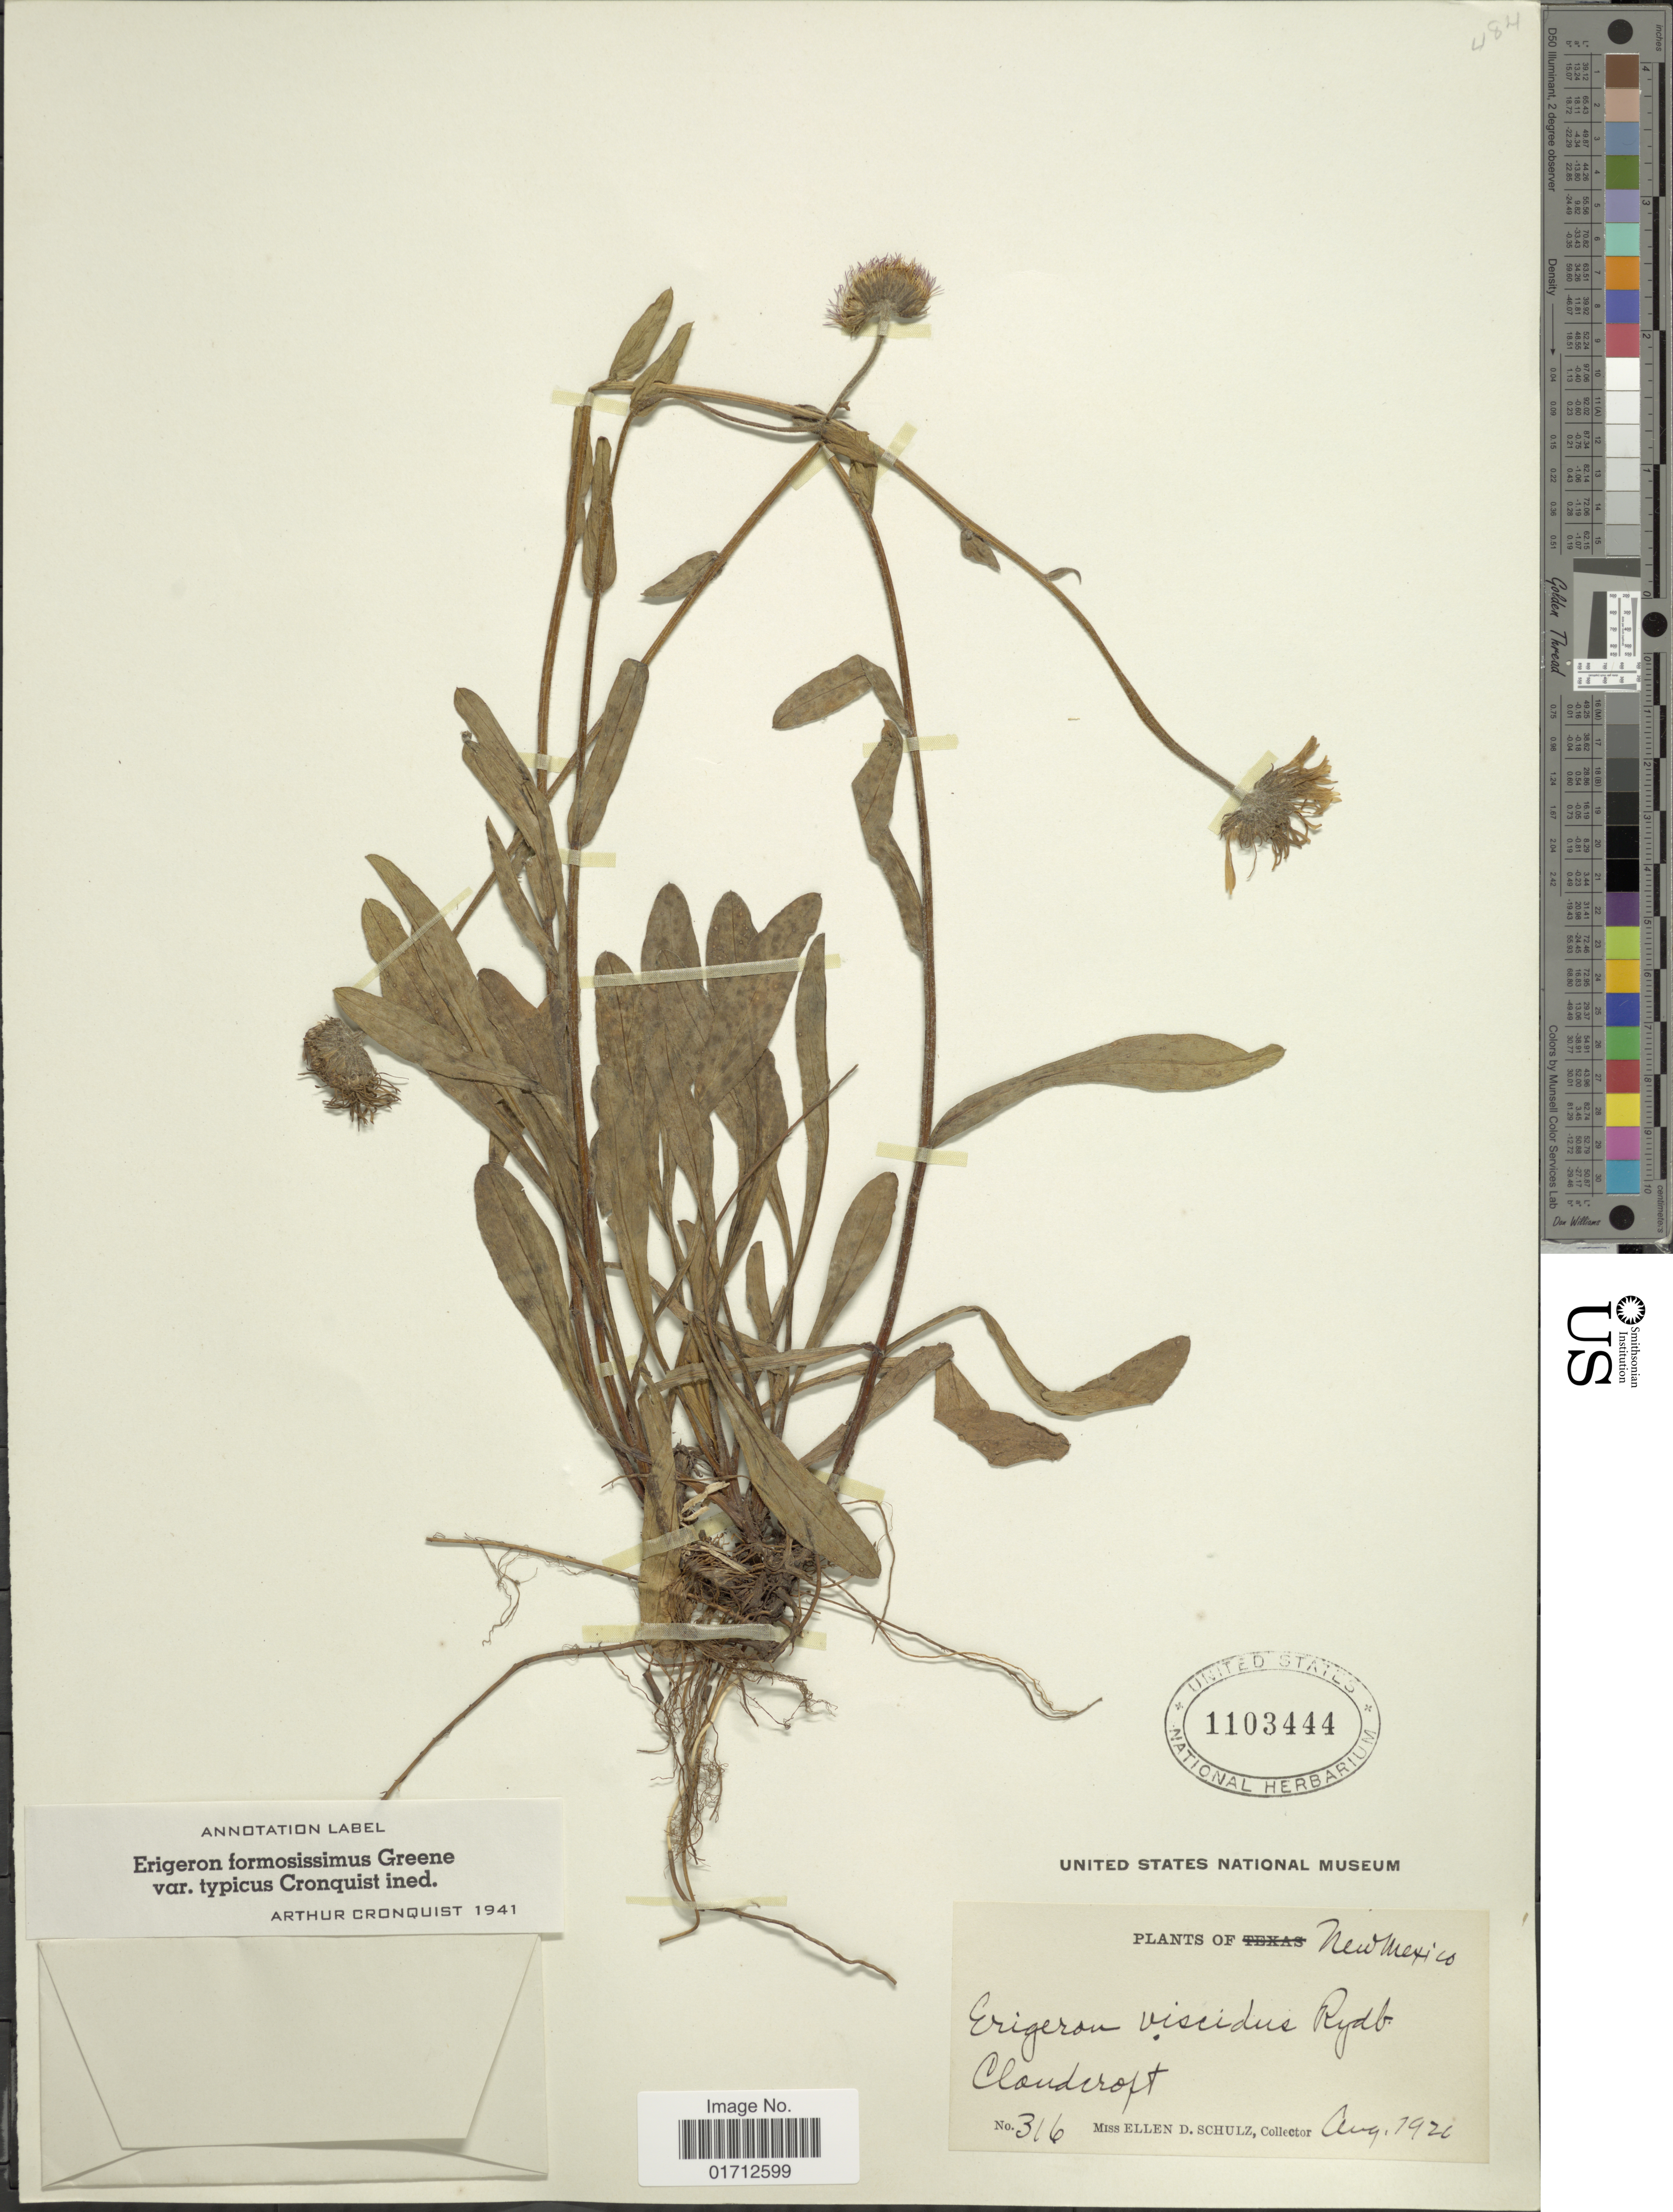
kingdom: Plantae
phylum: Tracheophyta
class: Magnoliopsida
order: Asterales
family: Asteraceae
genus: Erigeron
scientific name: Erigeron formosissimus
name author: Greene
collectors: E. D. Schulz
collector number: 316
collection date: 1926-08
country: United States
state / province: New Mexico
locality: Cloudcroft.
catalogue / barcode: US 1103444